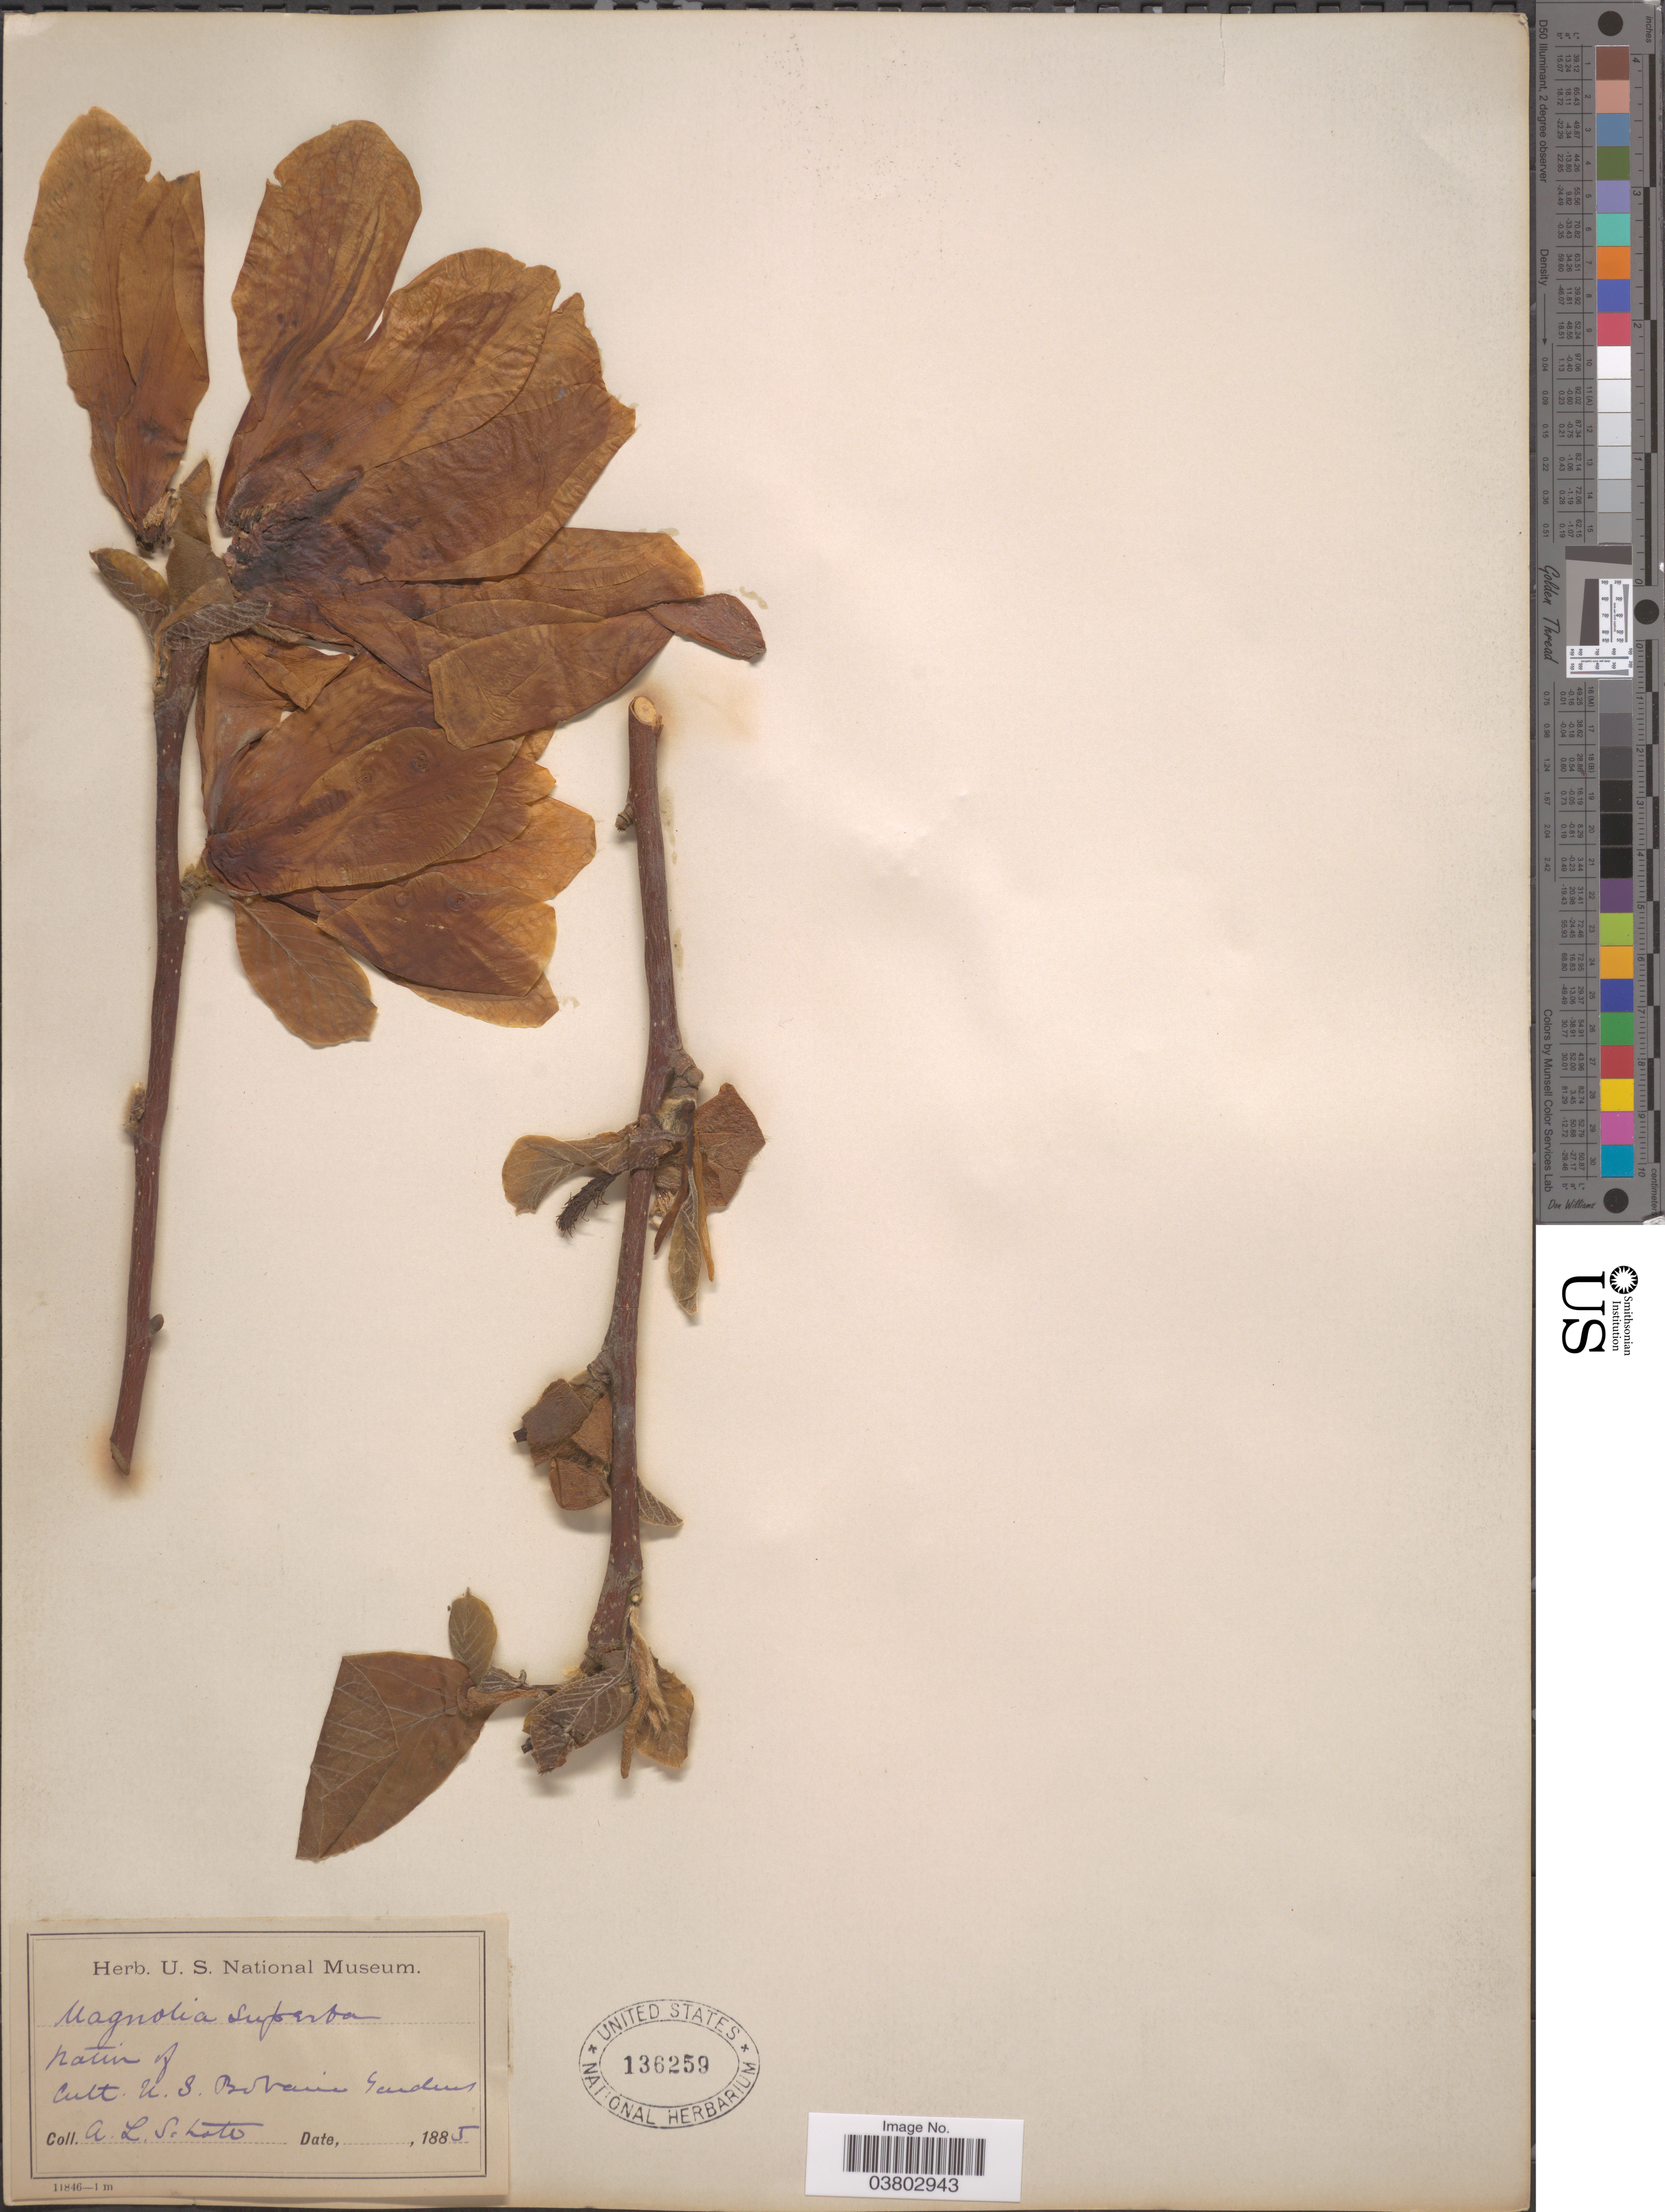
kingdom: Plantae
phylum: Tracheophyta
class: Magnoliopsida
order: Magnoliales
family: Magnoliaceae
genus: Magnolia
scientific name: Magnolia superba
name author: Hort.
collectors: A. L. Schott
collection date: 1885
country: United States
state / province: District of Columbia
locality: U. S. Botanic Gardens.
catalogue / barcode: US 136259